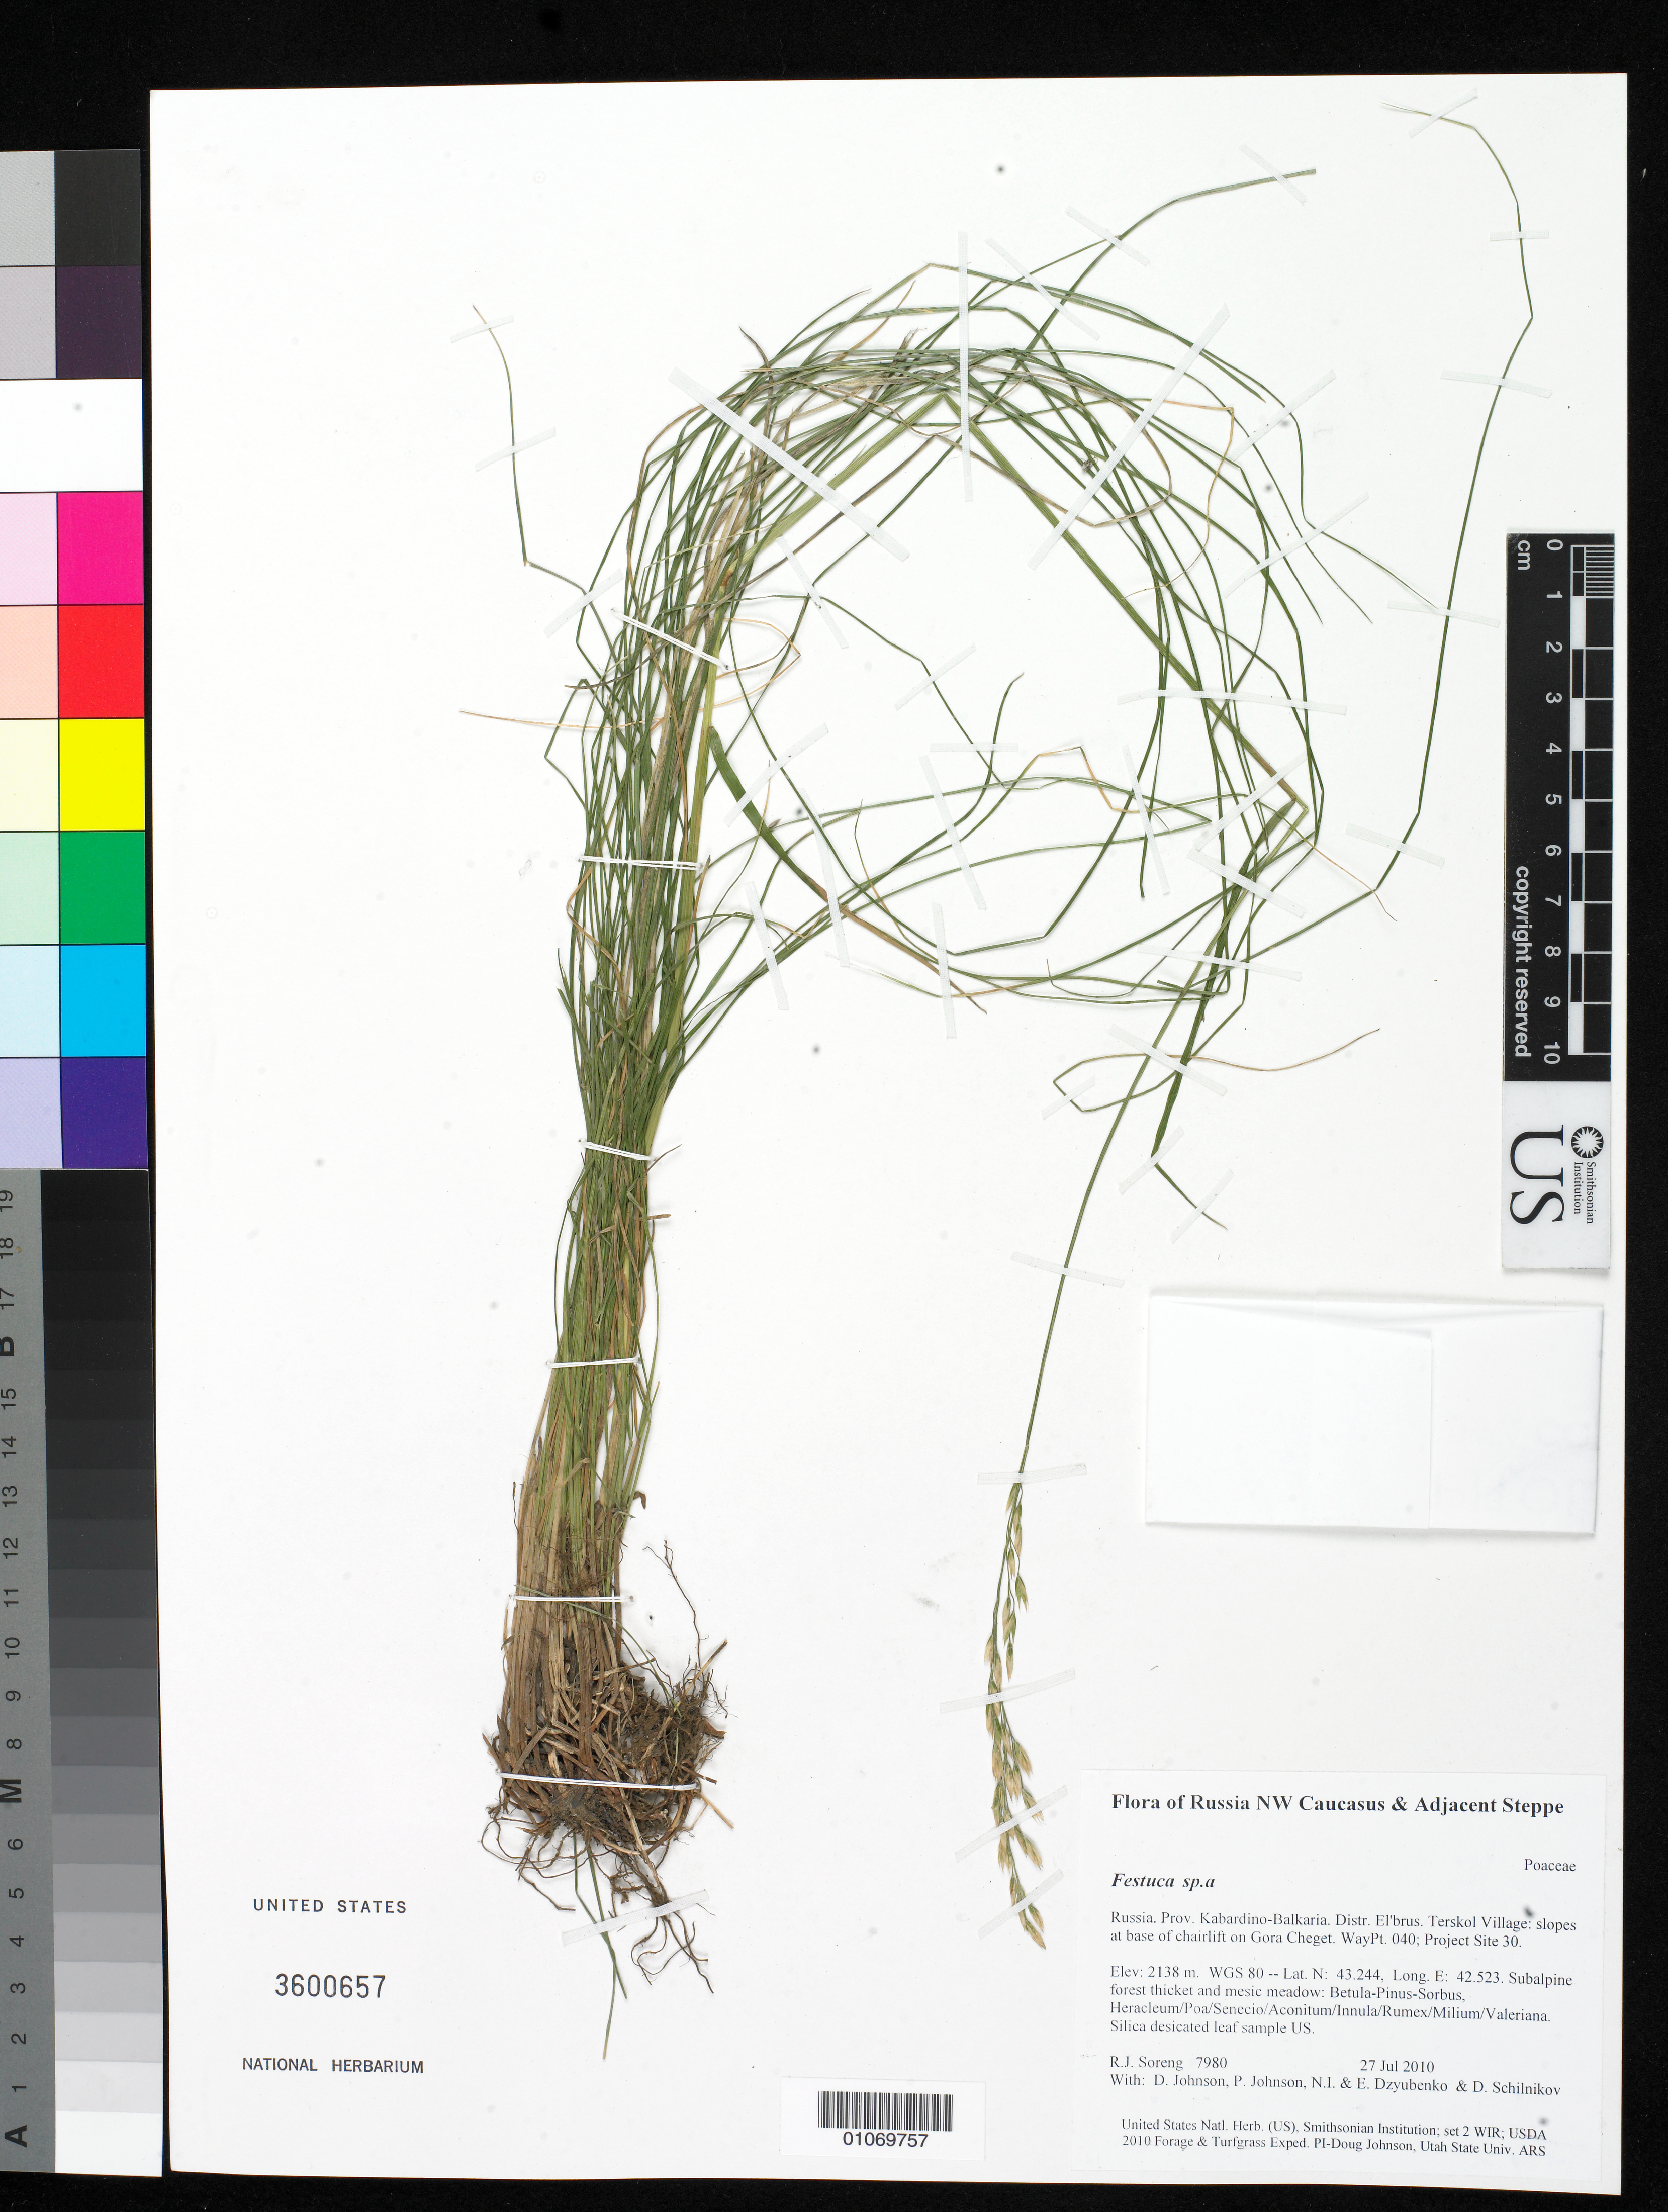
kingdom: Plantae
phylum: Tracheophyta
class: Liliopsida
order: Poales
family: Poaceae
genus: Festuca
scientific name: Festuca sp. a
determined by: Soreng, Robert J., Research Associate (BOT), Smithsonian Institution - National Museum of Natural History (UNITED STATES)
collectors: R. J. Soreng, D. Johnson, P. Johnson, N. Dzyubenko, E. Dzyubenko & D. Schilnikov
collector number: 7980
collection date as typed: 27 Jul 2010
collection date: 2010-07-27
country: Russian Federation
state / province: Kabardino-Balkar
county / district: El'brus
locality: Terskol Village: slopes at base of chairlift on Gora Cheget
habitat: Subalpine forest thicket and mesic meadow: Betula-Pinus-Sorbus, Heracleum/Poa/Senecio/Aconitum/Innula/Rumex/Milium/Valeriana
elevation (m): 2138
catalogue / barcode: US 3600657